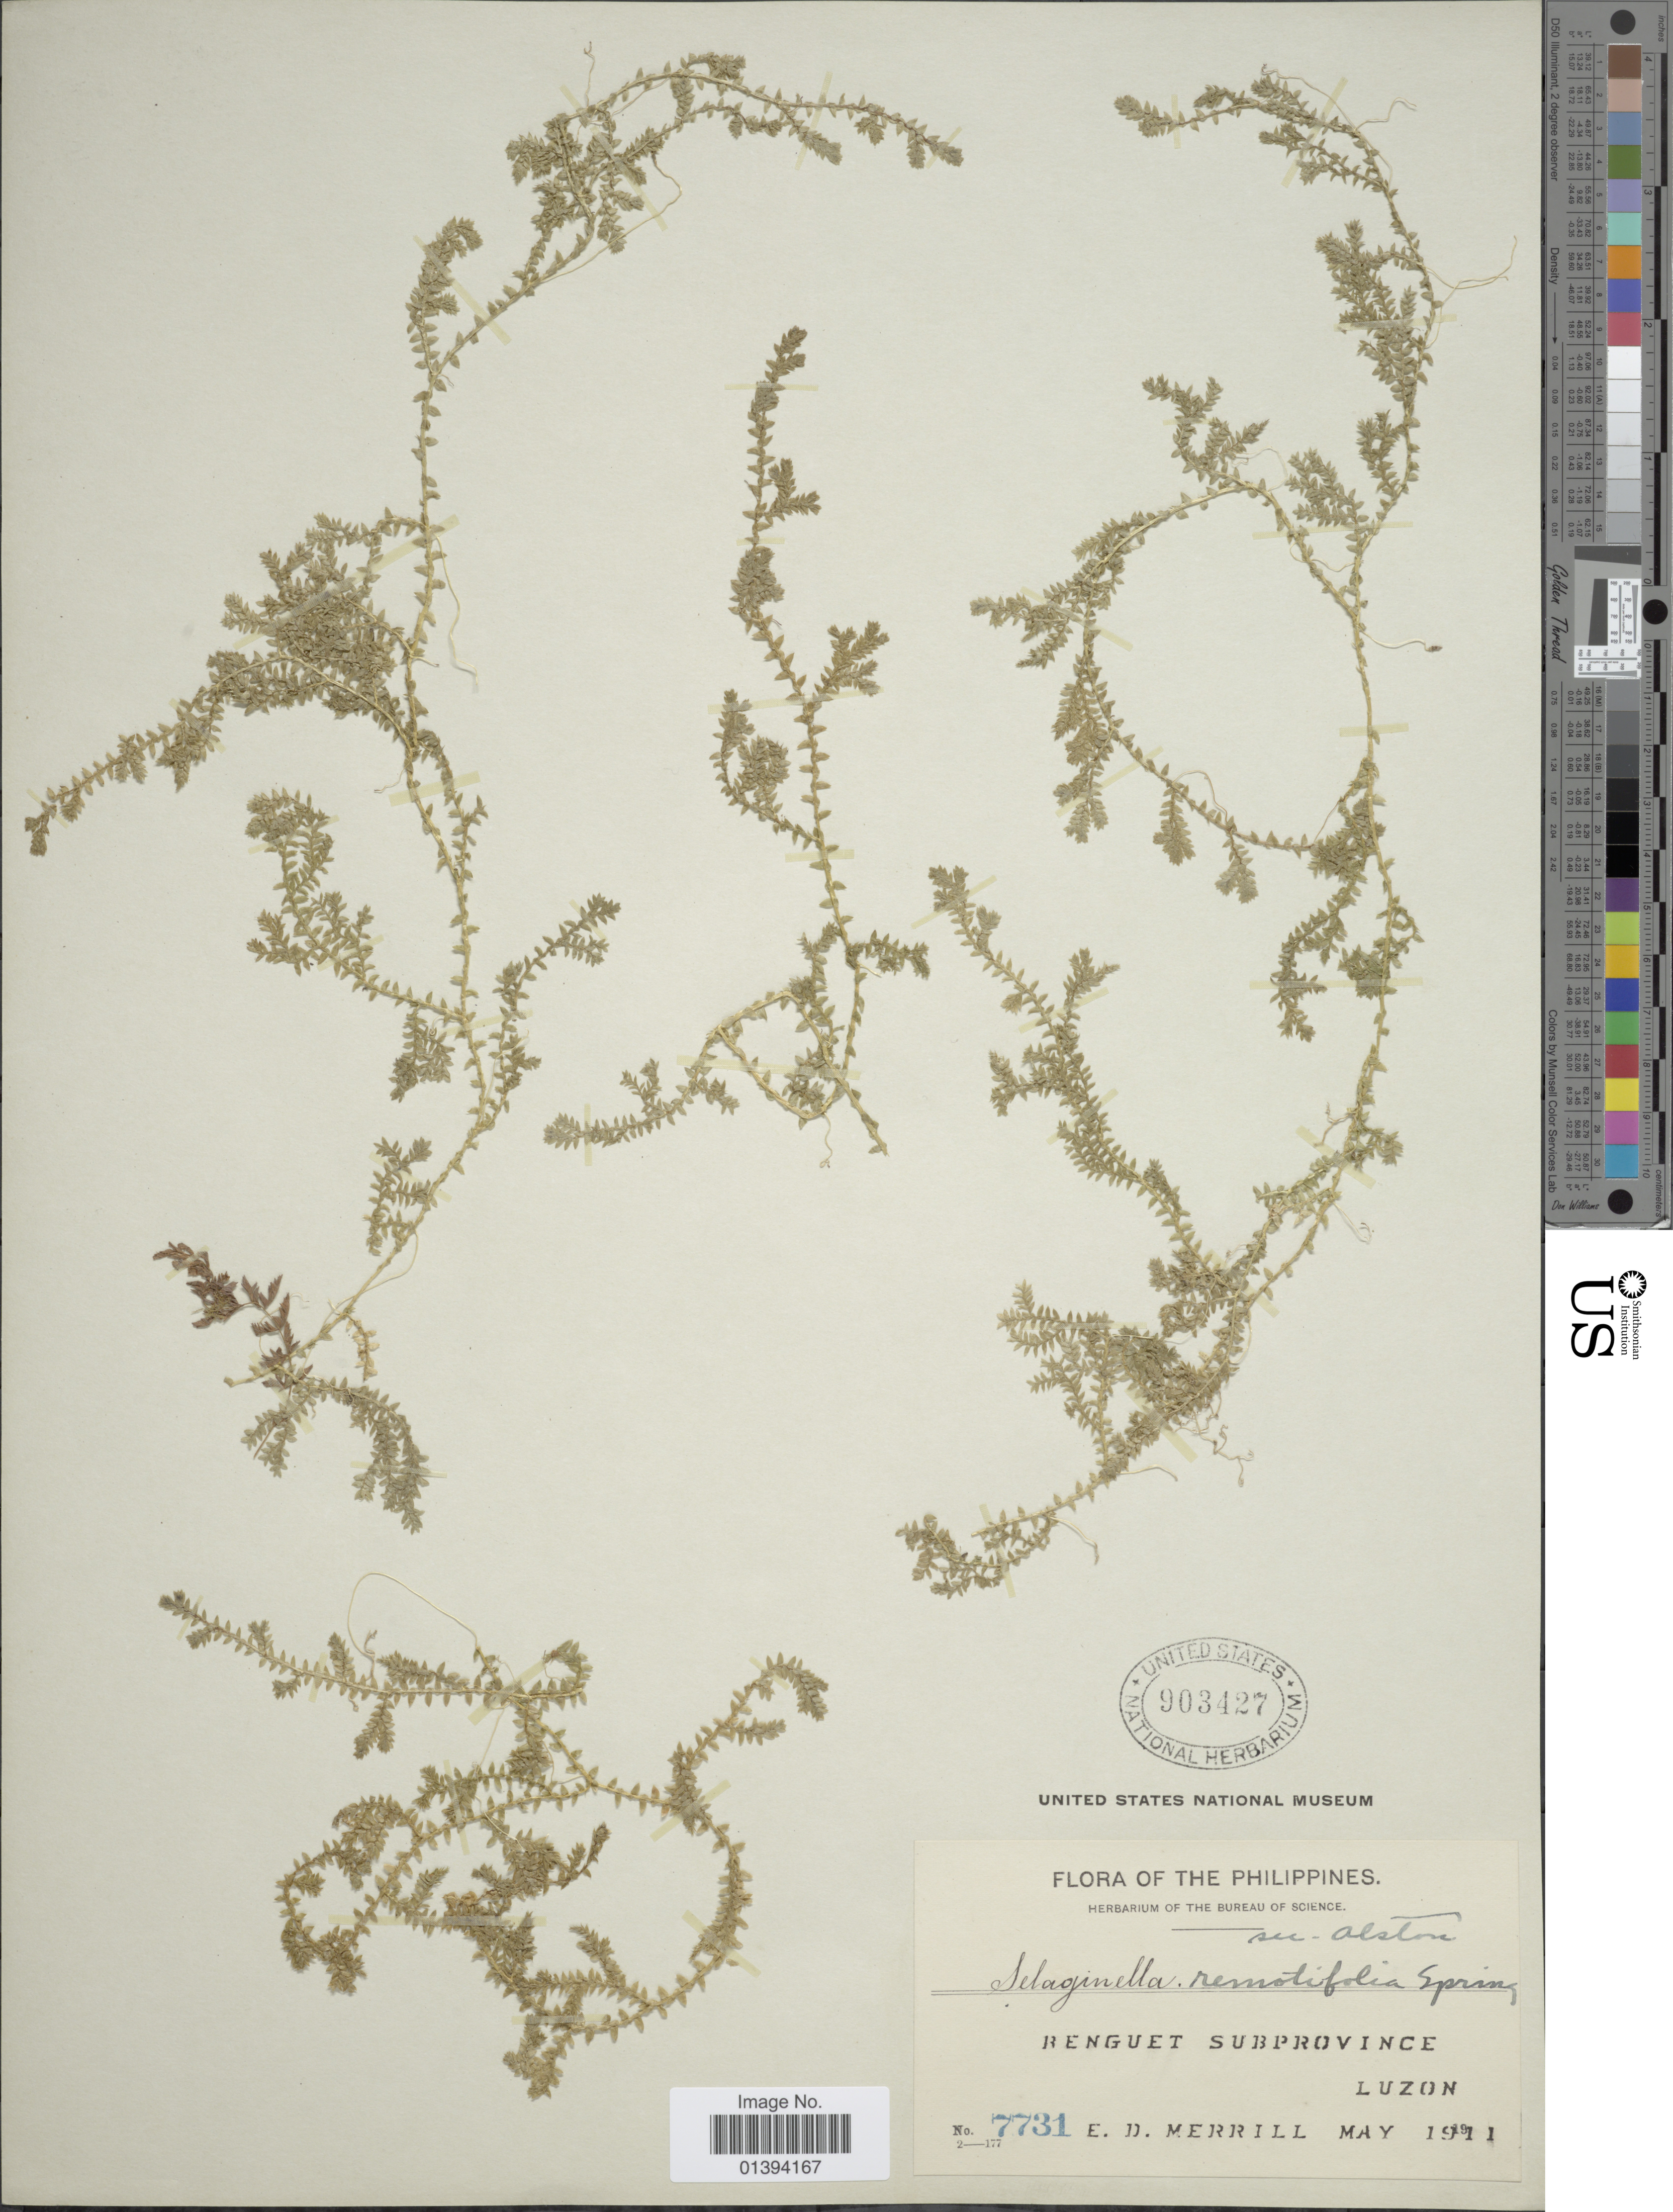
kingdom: Plantae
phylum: Tracheophyta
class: Lycopodiopsida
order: Selaginellales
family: Selaginellaceae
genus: Selaginella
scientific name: Selaginella remotifolia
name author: Spring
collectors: E. D. Merrill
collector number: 7731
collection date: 1911-05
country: Philippines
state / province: Central Luzon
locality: Benguet Subprovince Luzon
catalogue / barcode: US 903427